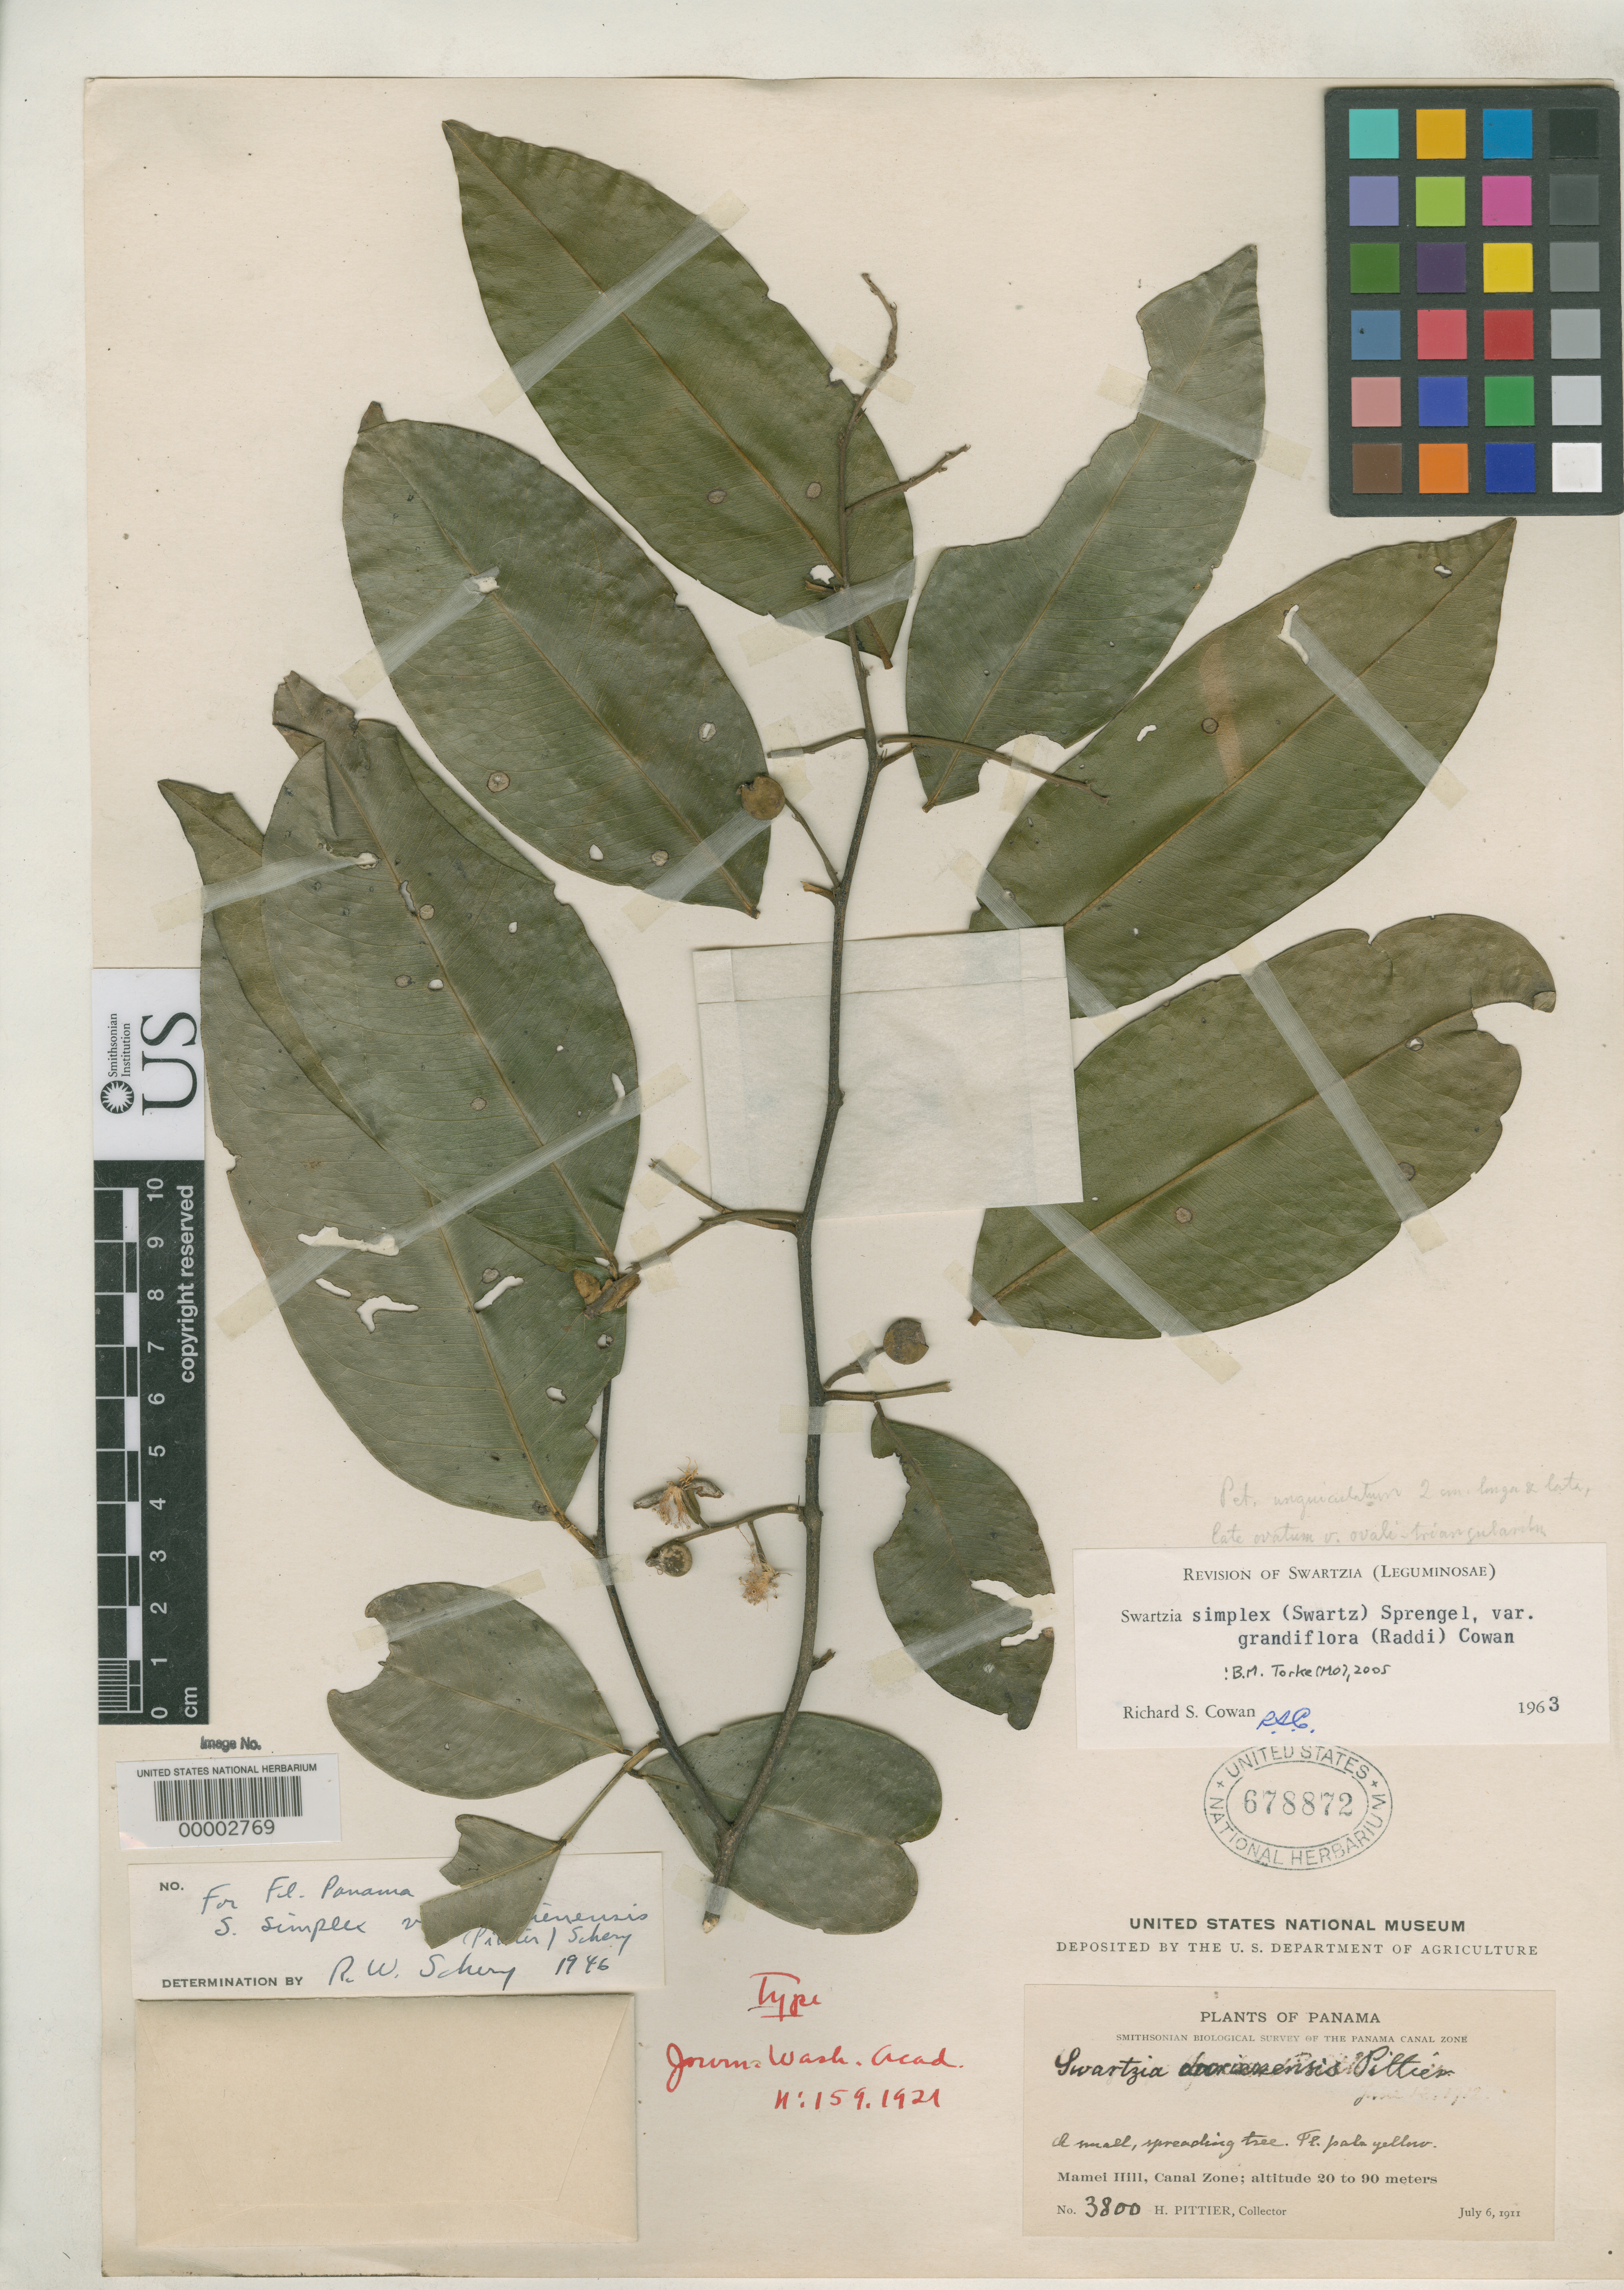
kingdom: Plantae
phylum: Tracheophyta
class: Magnoliopsida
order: Fabales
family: Fabaceae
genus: Swartzia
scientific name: Swartzia darienensis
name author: Pittier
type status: Holotype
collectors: H. F. Pittier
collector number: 3800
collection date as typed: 06 Jul 1911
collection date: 1911-07-06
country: Panama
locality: Mamei Hill, near Gorgona.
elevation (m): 20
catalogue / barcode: US 678872